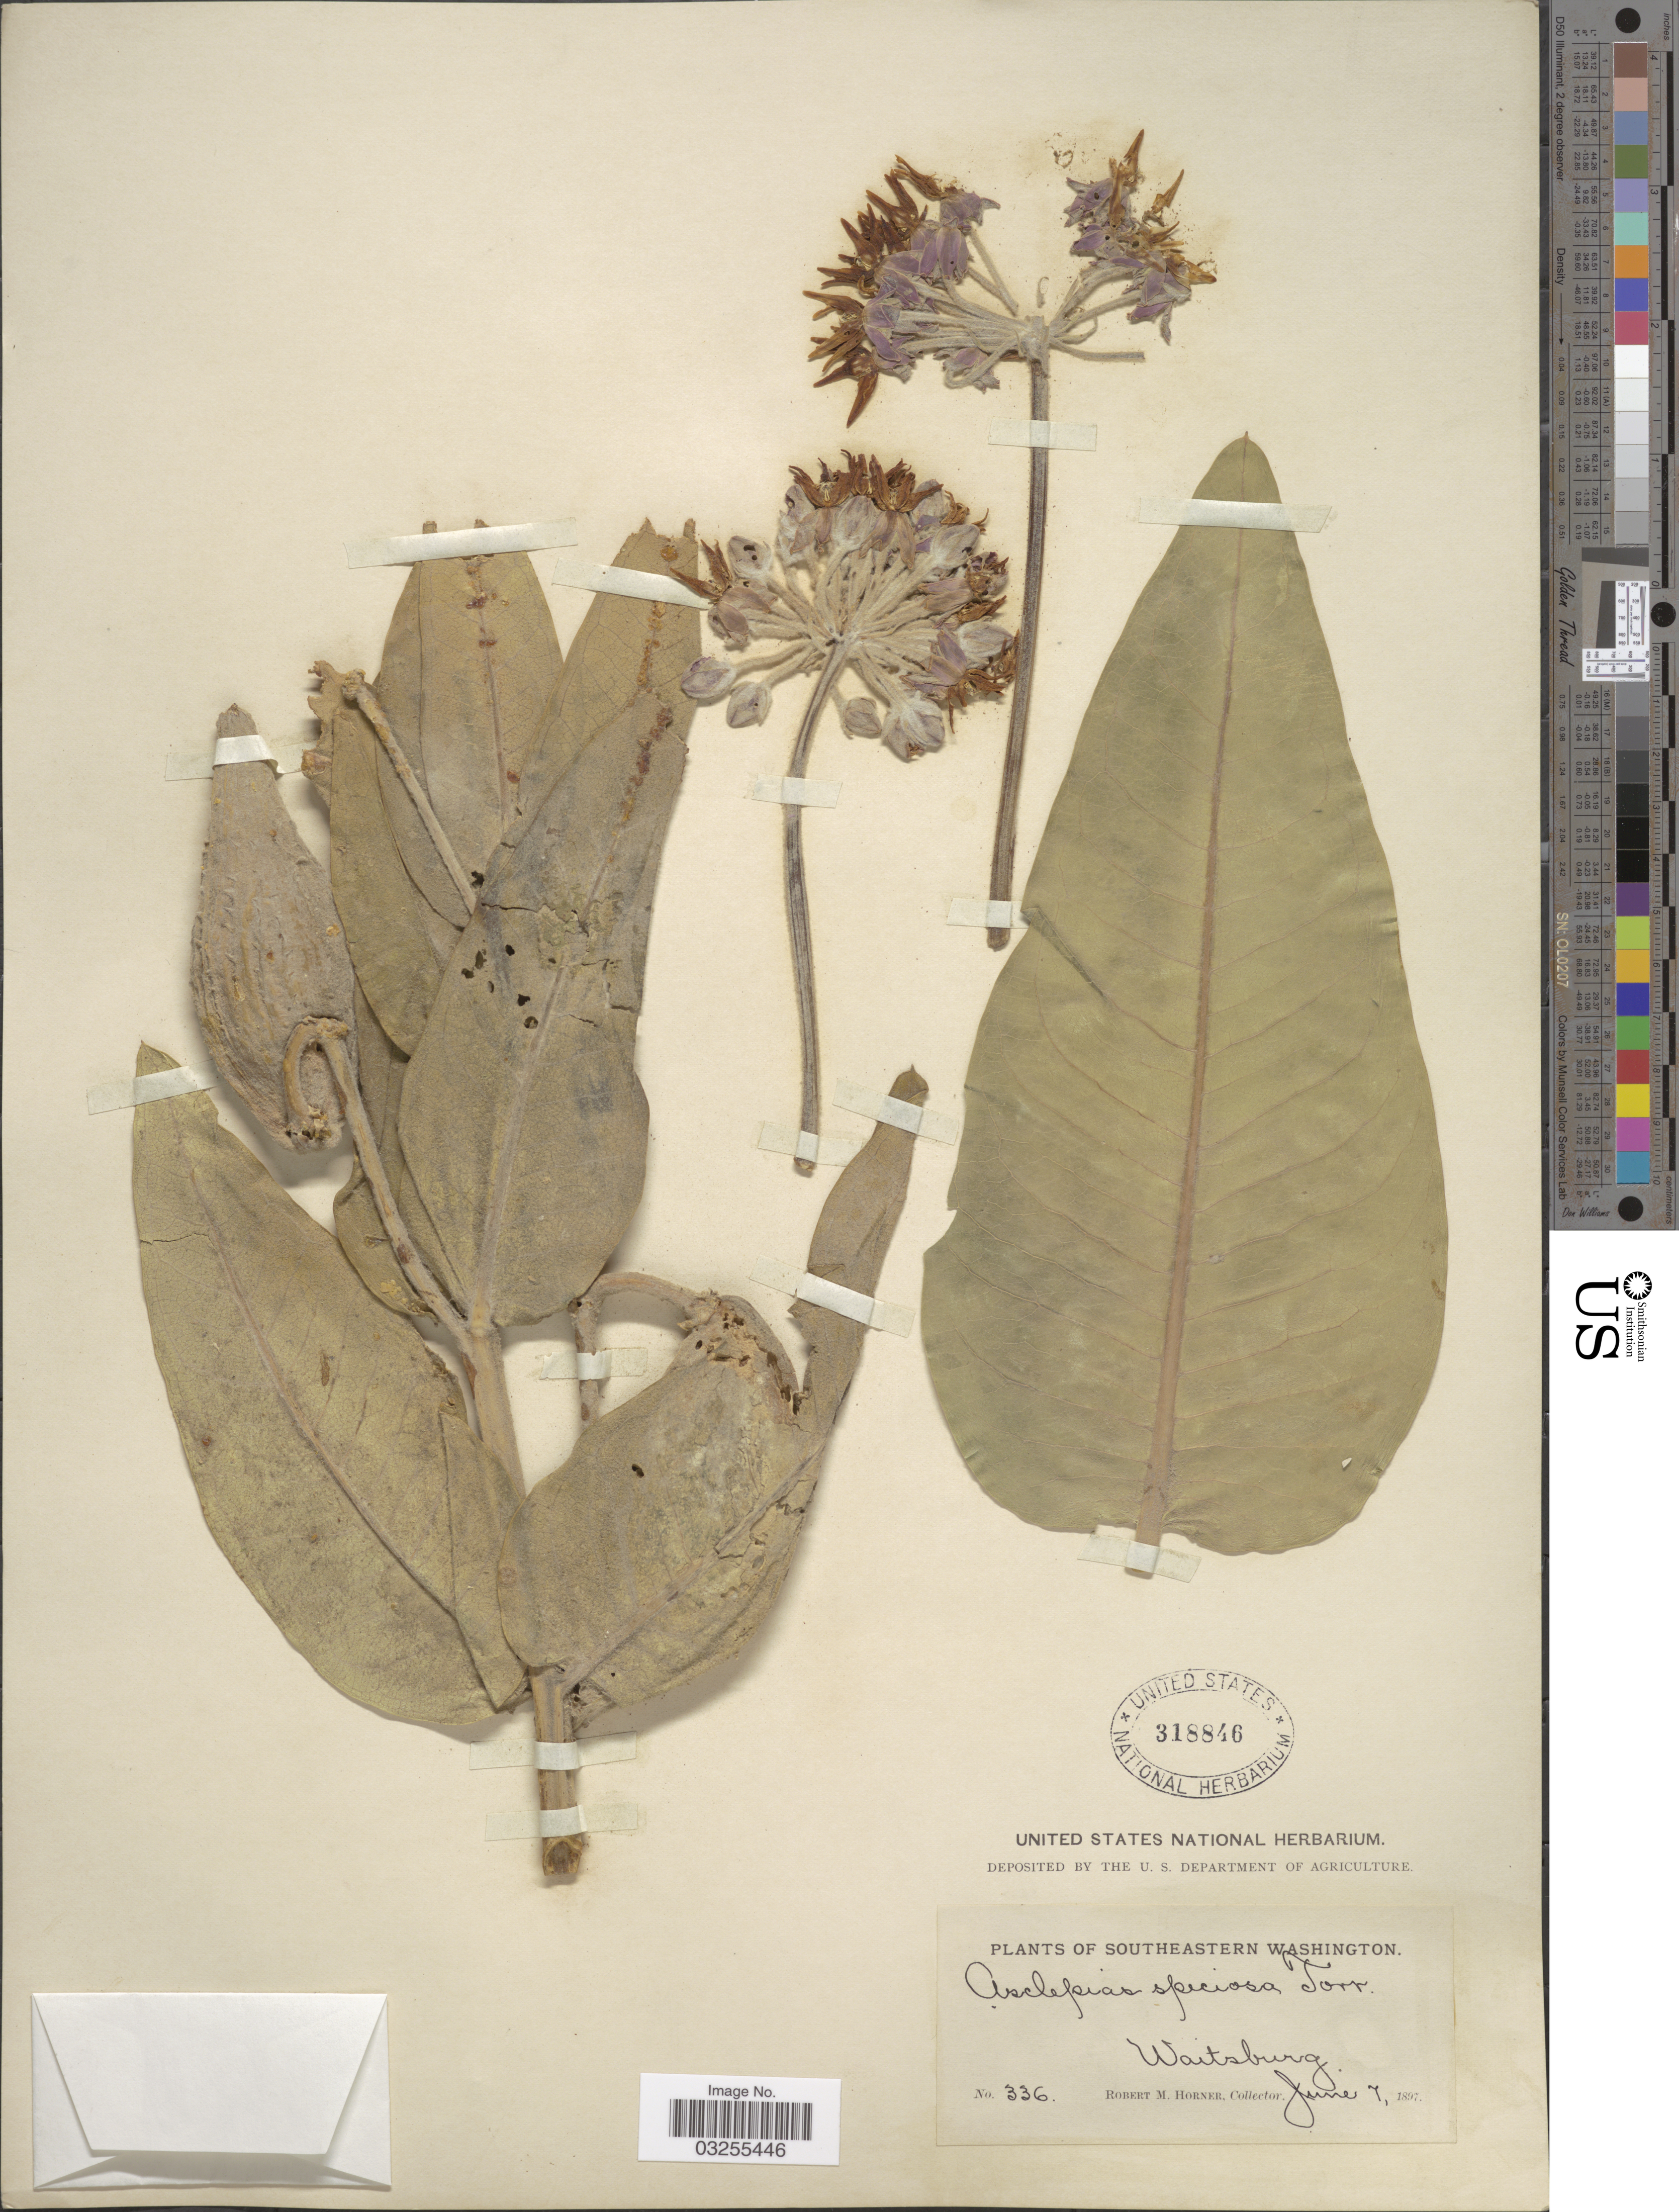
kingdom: Plantae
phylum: Tracheophyta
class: Magnoliopsida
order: Gentianales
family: Apocynaceae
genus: Asclepias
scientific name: Asclepias speciosa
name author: Torr.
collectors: R. Horner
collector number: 336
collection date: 1897-06-07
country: United States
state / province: Washington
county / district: Walla Walla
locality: Southeastern Washington. Waitsburg.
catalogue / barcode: US 318846